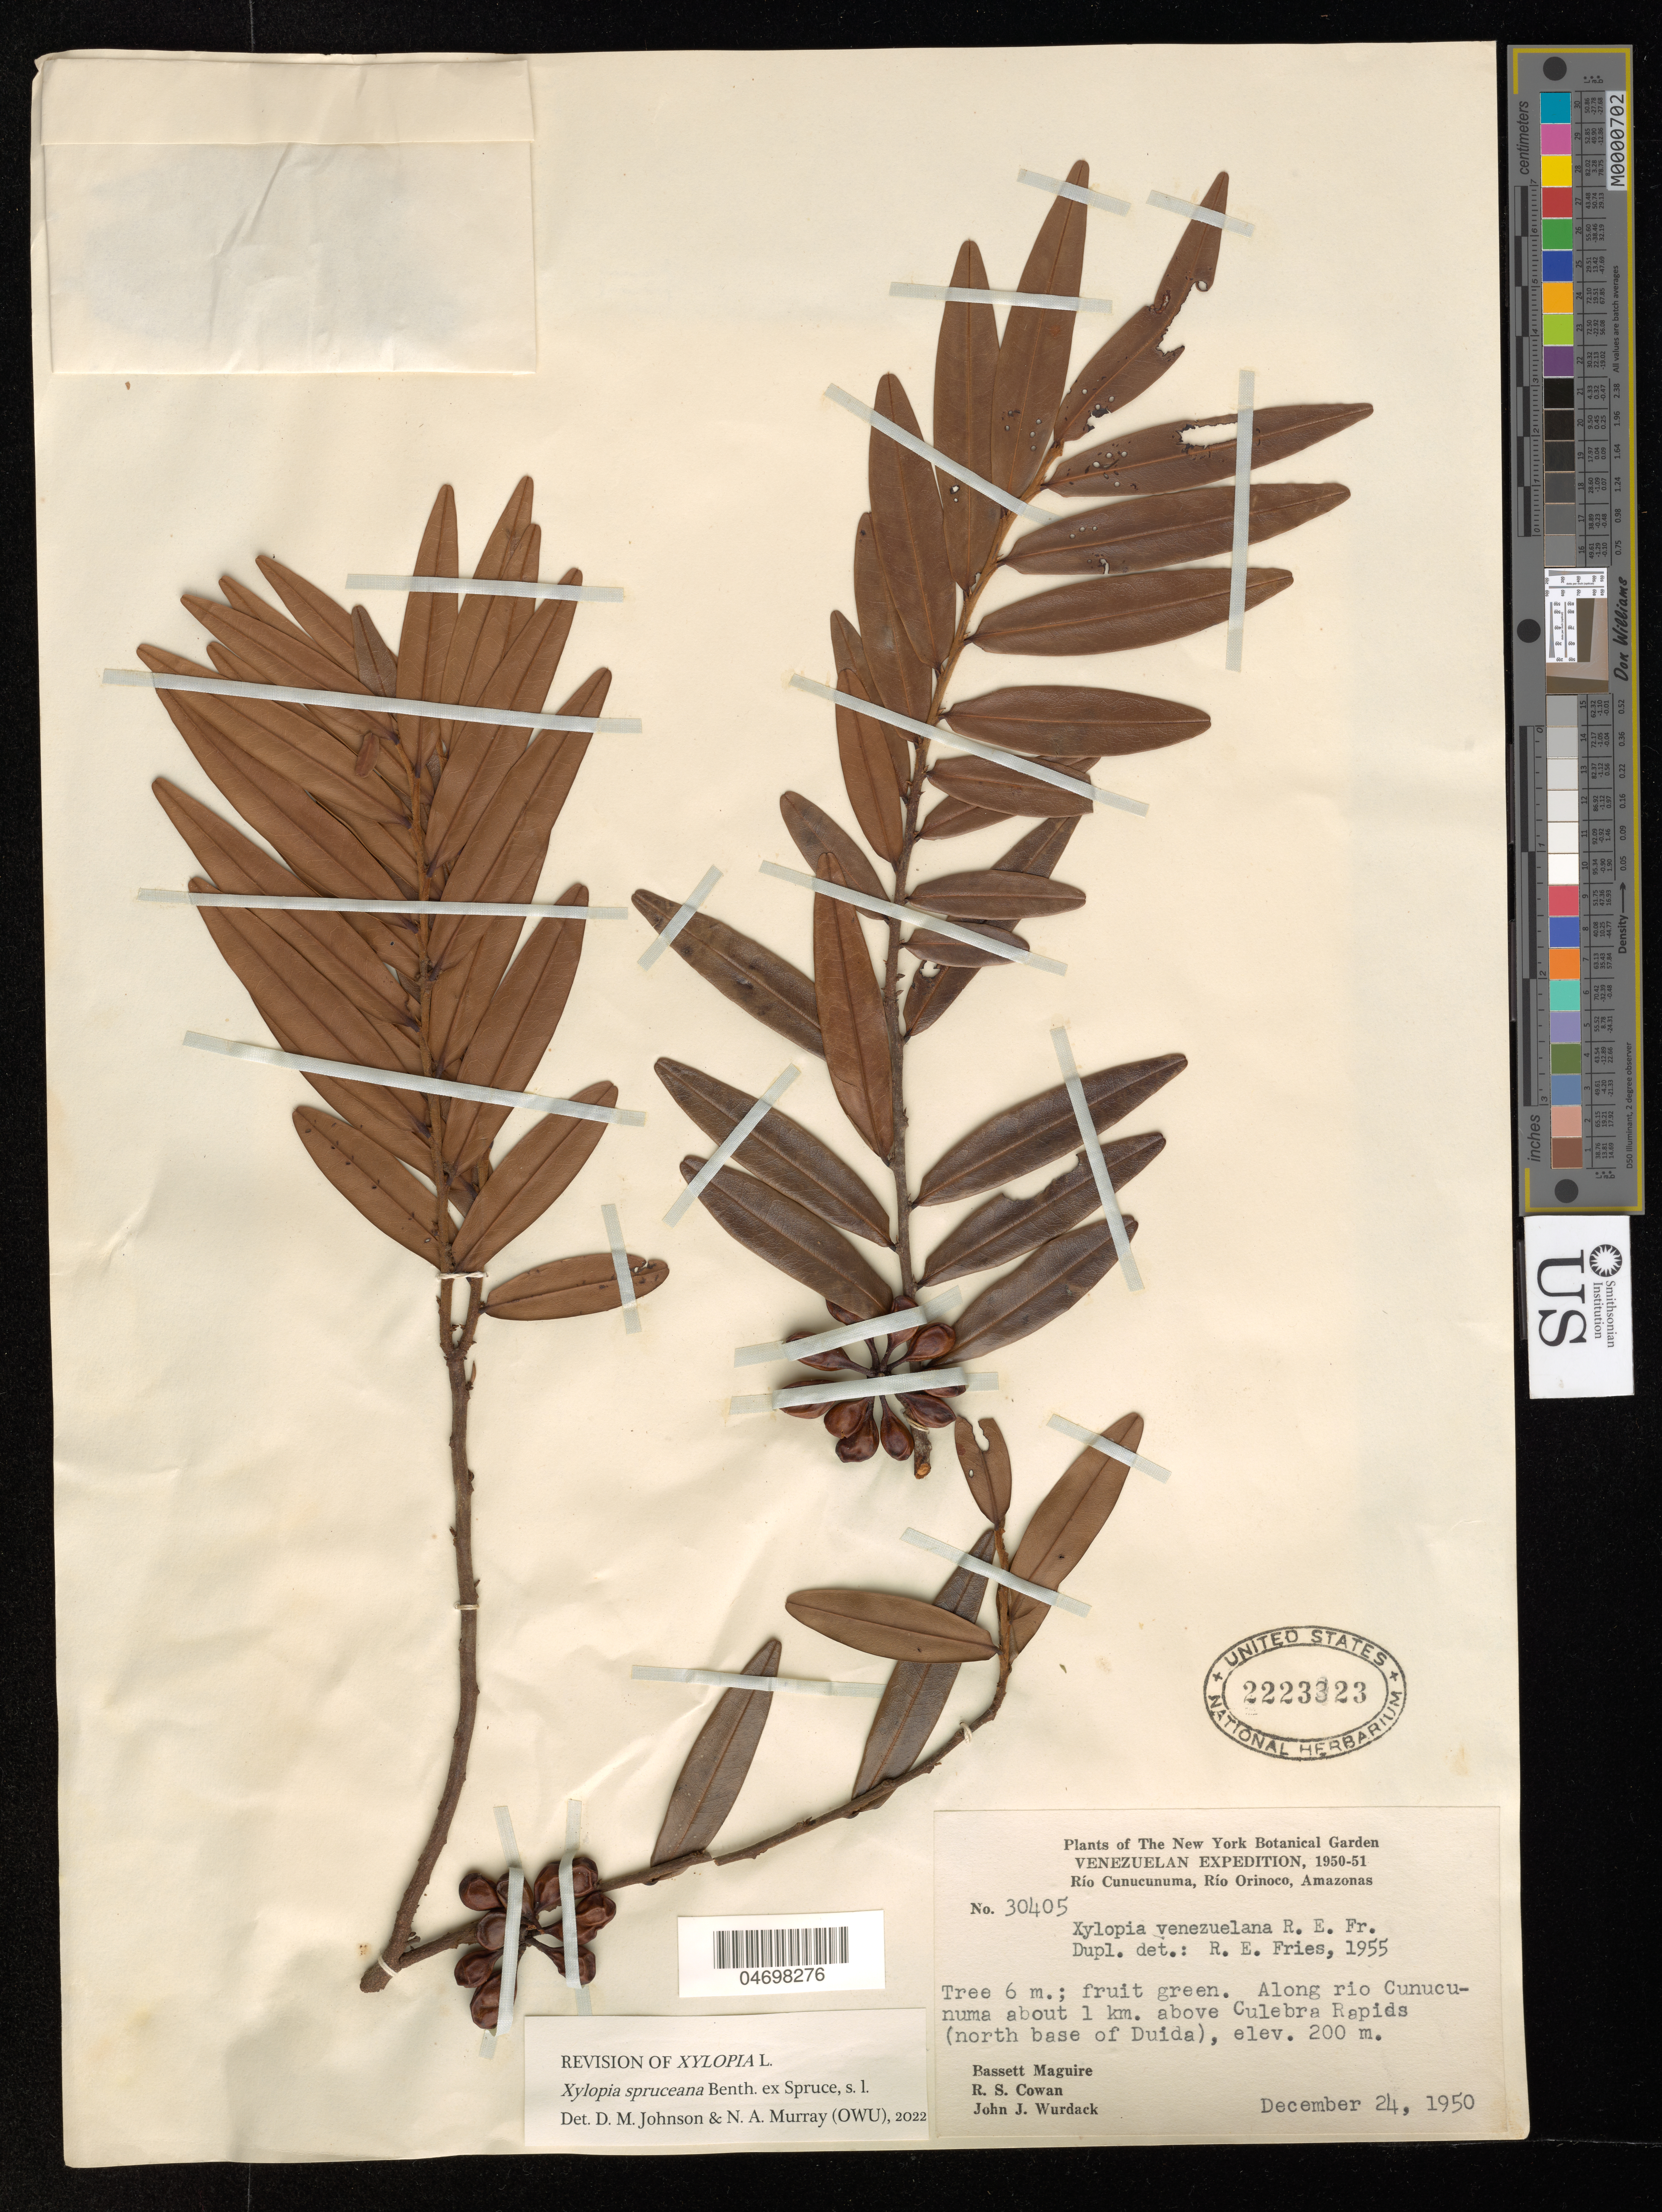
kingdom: Plantae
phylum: Tracheophyta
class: Magnoliopsida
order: Magnoliales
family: Annonaceae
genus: Xylopia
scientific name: Xylopia spruceana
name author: Benth. ex Spruce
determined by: Johnson, D. M.; Murray, N. A.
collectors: B. Maguire, R. S. Cowan & J. J. Wurdack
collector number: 30405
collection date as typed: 24-Dec-50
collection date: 1950-12-24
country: Venezuela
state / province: Amazonas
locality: Río Cunucunuma, Culebra Rapids, 1 km above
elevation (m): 200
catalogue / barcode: US 2223323